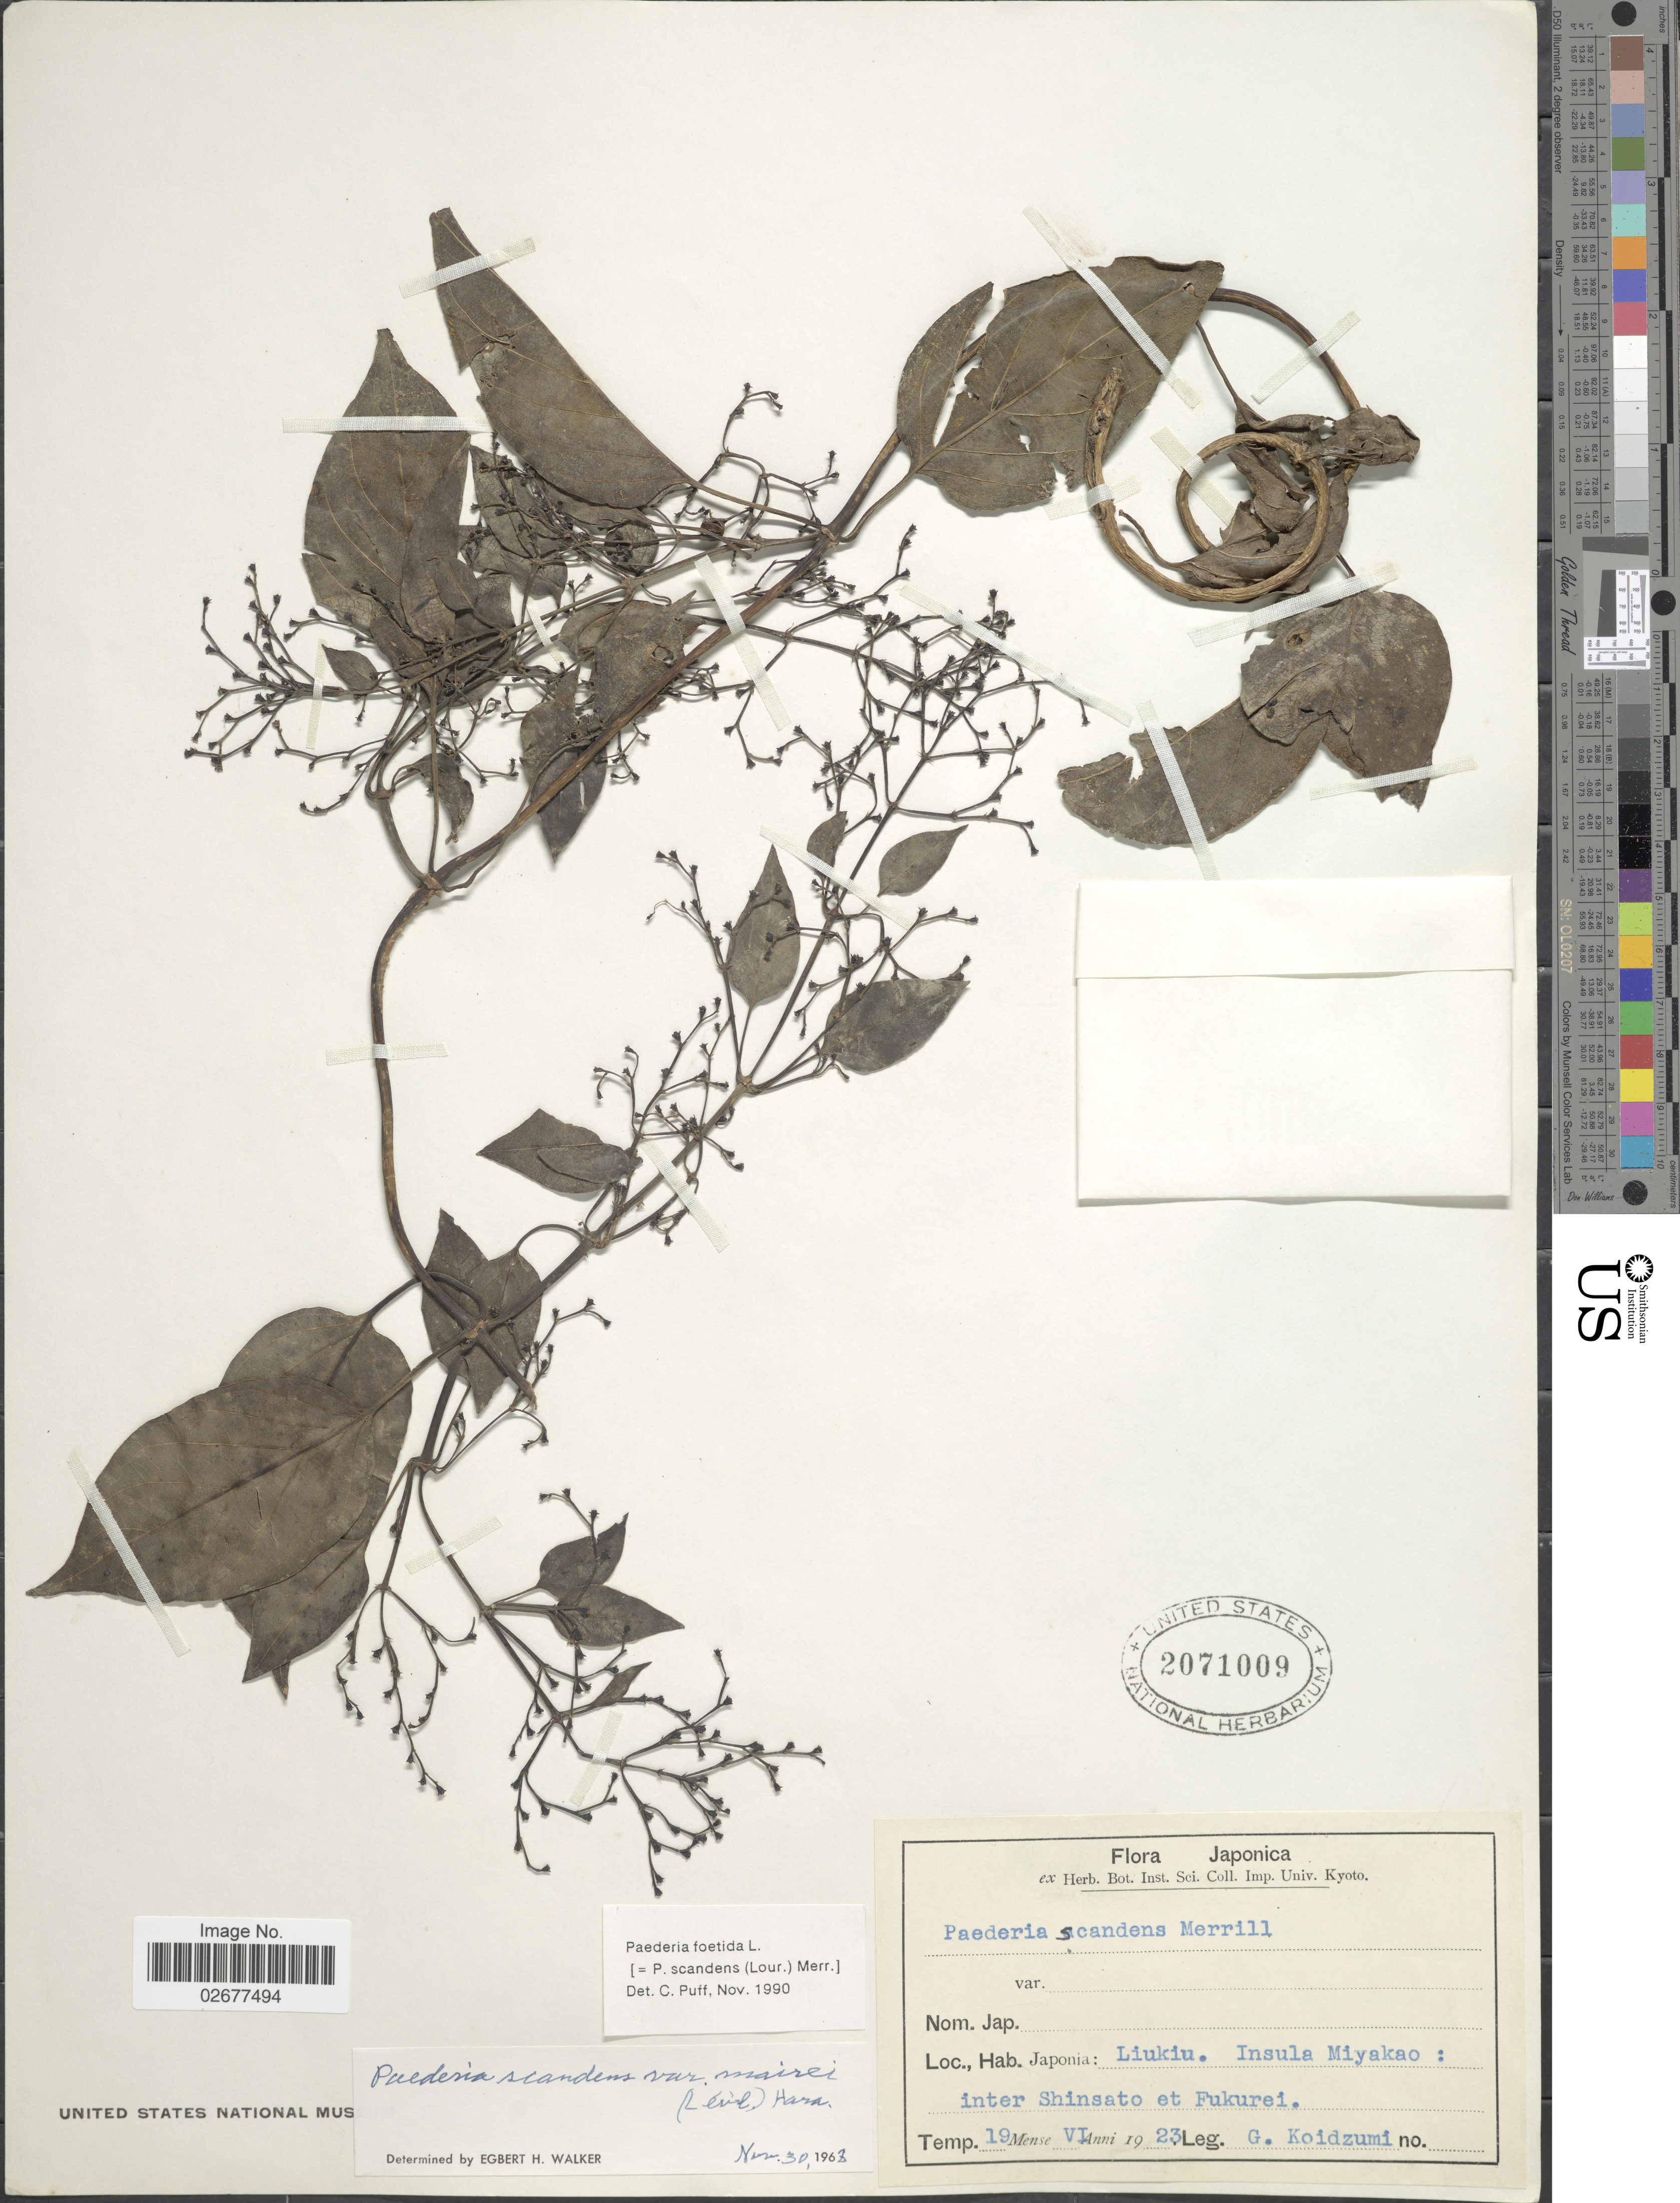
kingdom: Plantae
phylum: Tracheophyta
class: Magnoliopsida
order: Gentianales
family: Rubiaceae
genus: Paederia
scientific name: Paederia foetida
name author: L.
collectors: G. Koidzumi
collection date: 1923-06-19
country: Japan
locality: Japonia: Liukiu. Insula Miyakao: inter Shinsato et Fukurei.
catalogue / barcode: US 2071009